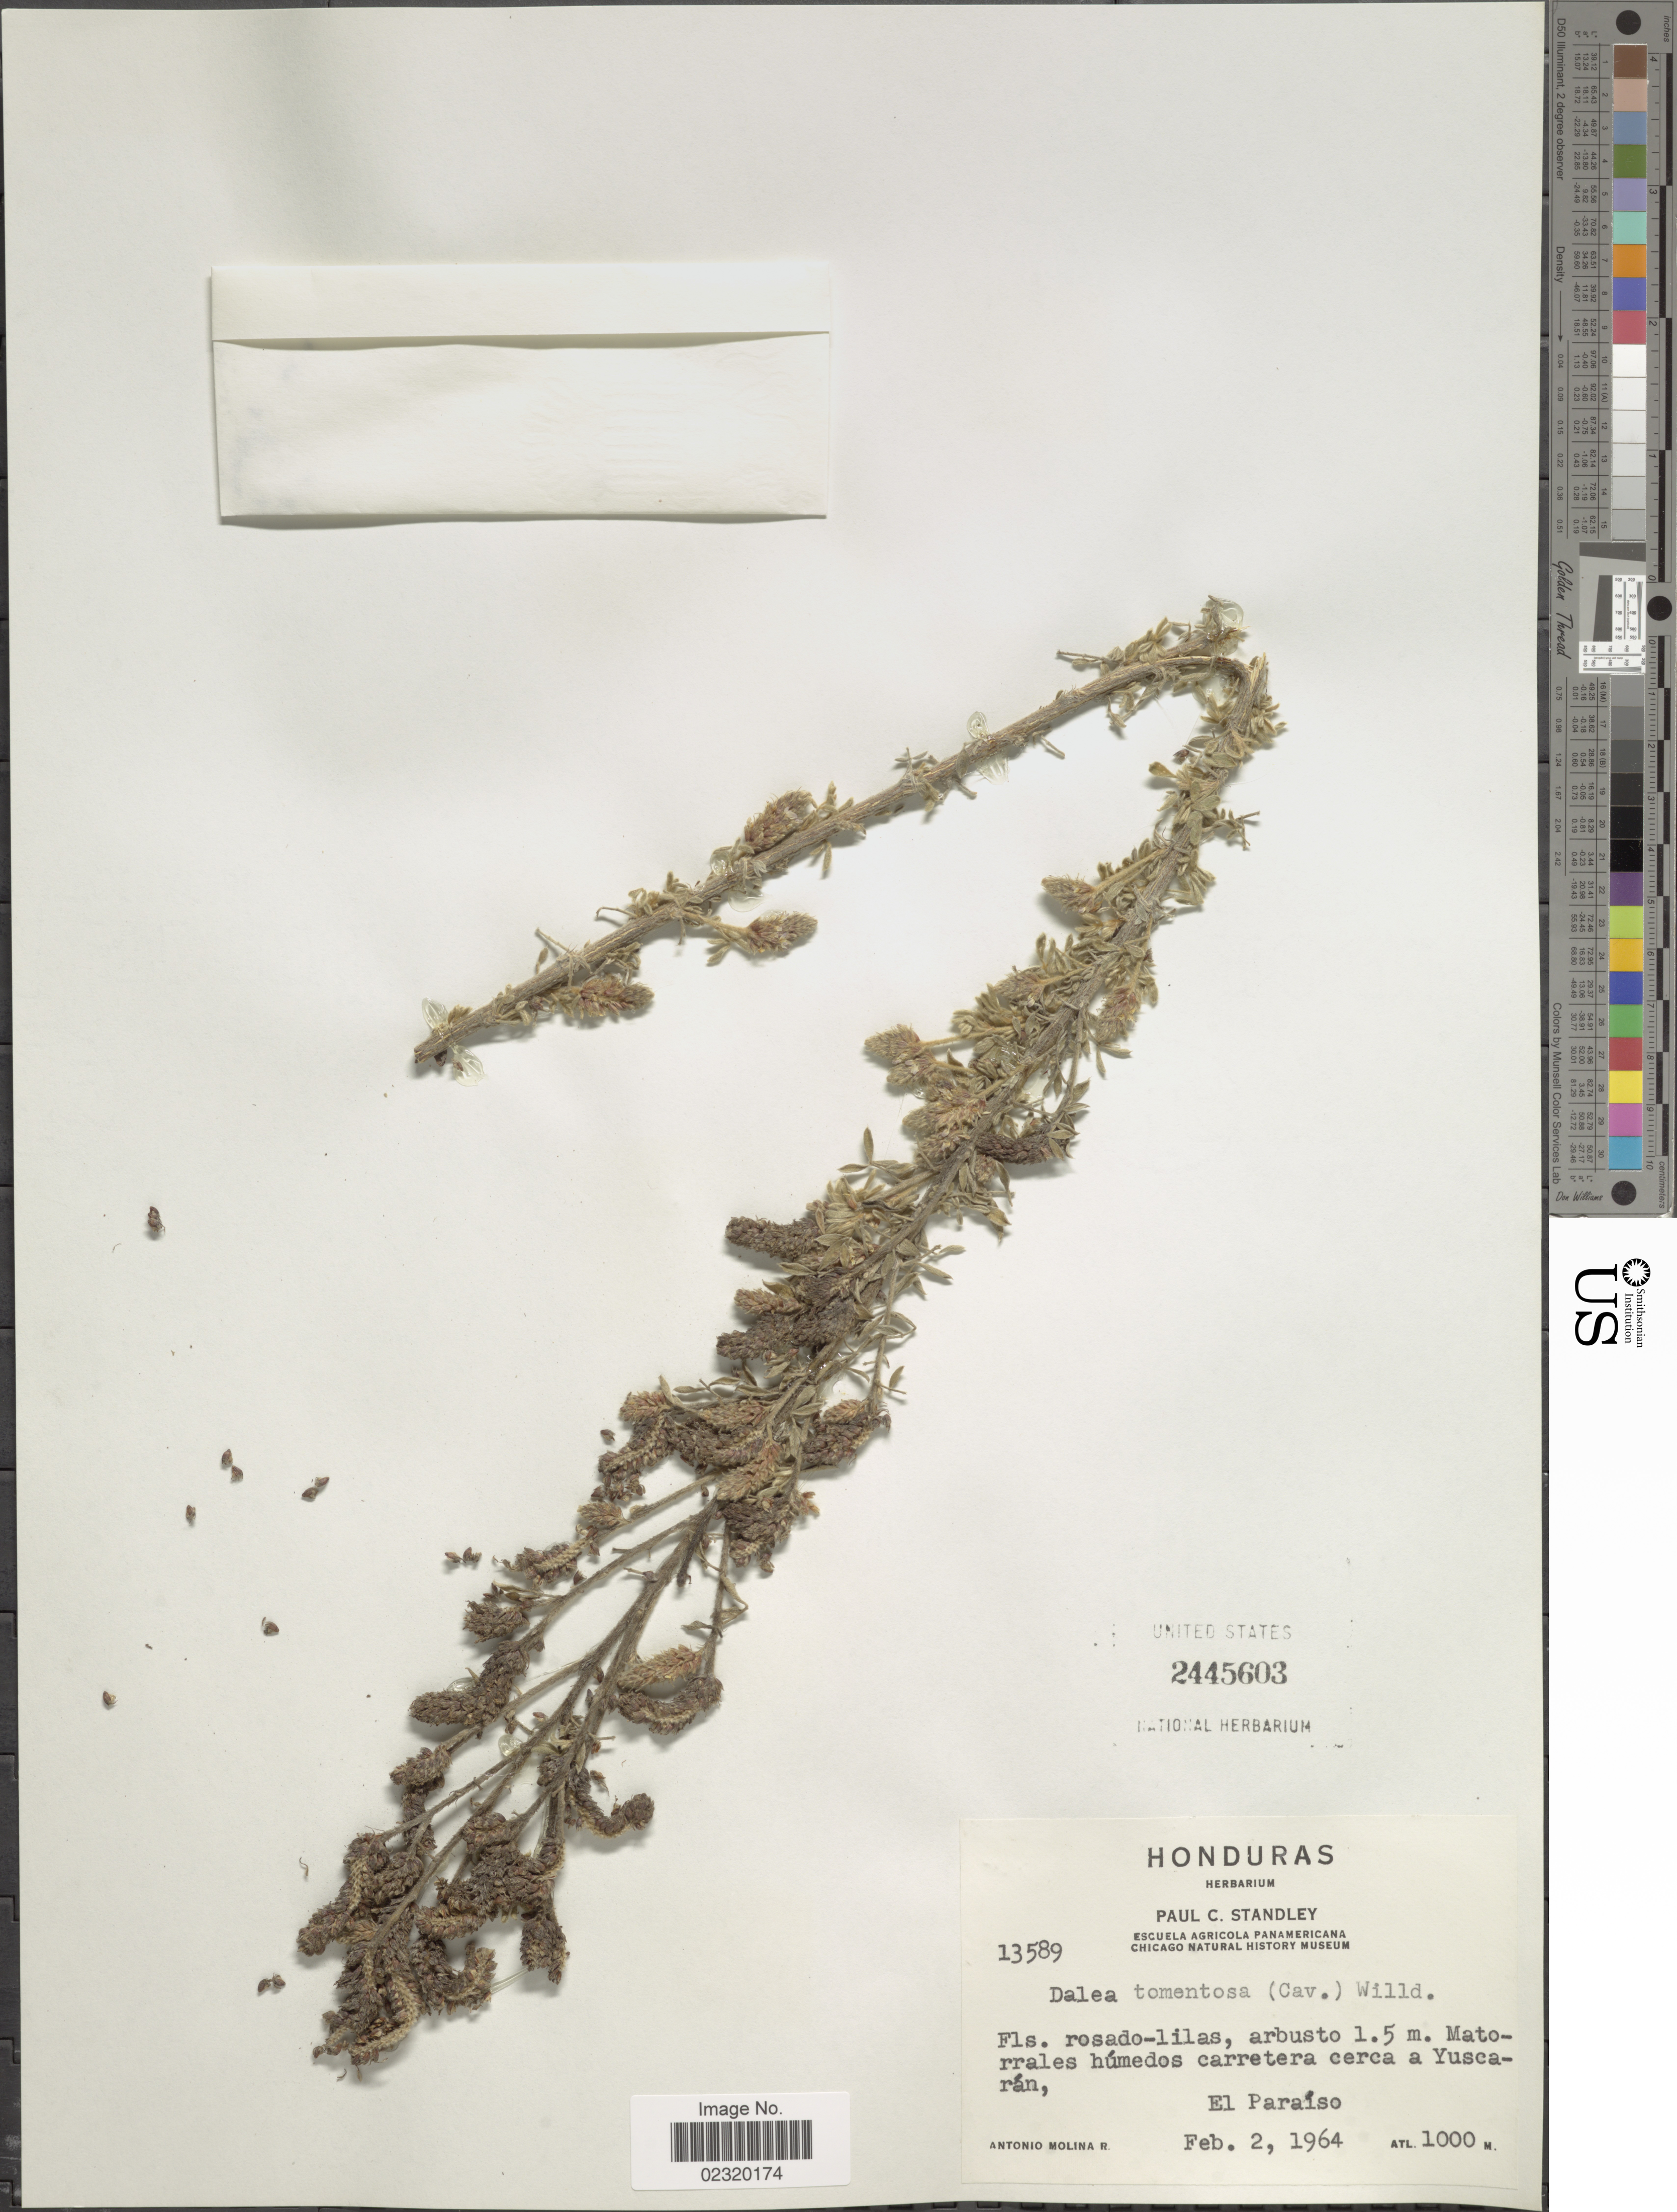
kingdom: Plantae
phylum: Tracheophyta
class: Magnoliopsida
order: Fabales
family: Fabaceae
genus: Dalea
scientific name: Dalea tomentosa var. psoraleoides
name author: (Moric.) Barneby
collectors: A. Molina R.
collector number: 13589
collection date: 1964-02-02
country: Honduras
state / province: El Paraíso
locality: Yuscarán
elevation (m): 1000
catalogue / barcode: US 2445603